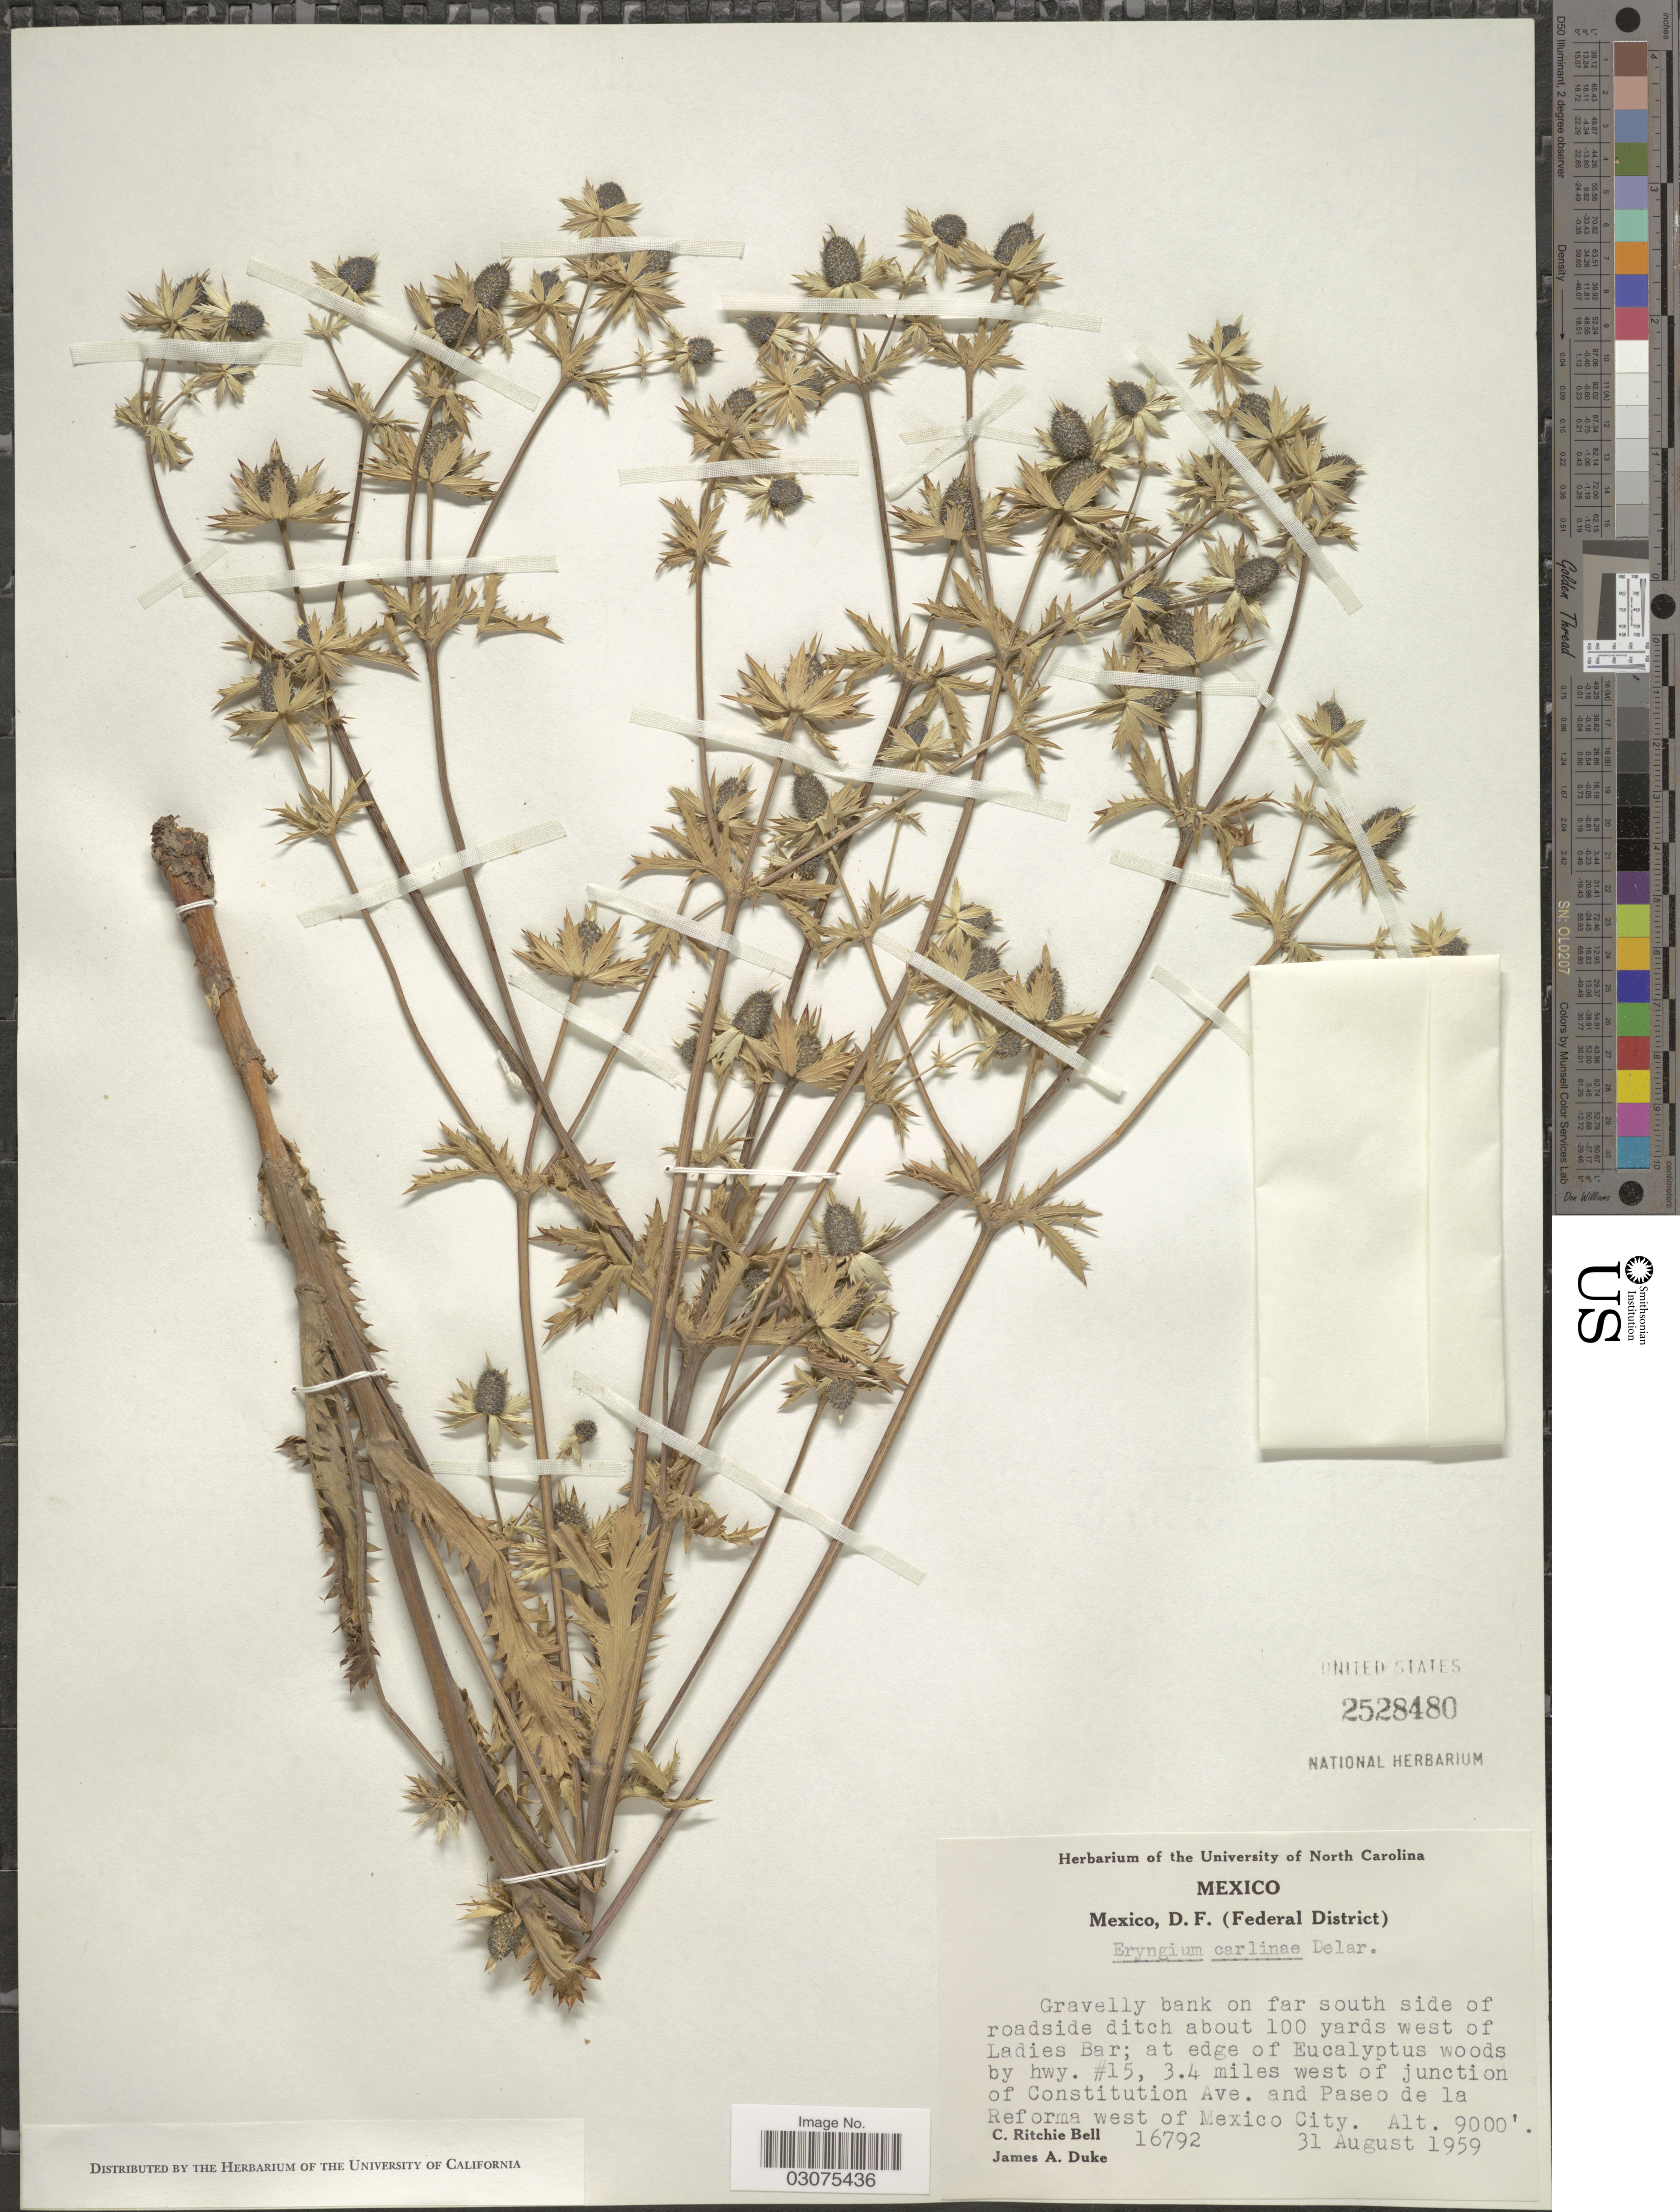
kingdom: Plantae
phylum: Tracheophyta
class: Magnoliopsida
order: Apiales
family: Apiaceae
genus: Eryngium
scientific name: Eryngium carlinae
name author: F. Delaroche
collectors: C. R. Bell & J. A. Duke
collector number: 16792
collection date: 1959-08-31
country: Mexico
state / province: Distrito Federal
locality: D.F. (Federal District), at edge of Eucalyptus woods by hwy. #15, 3.4 miles west of junction of Constitution Ave. and Paseo de la Reforma west of Mexico City.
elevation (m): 2743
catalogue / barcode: US 2528480